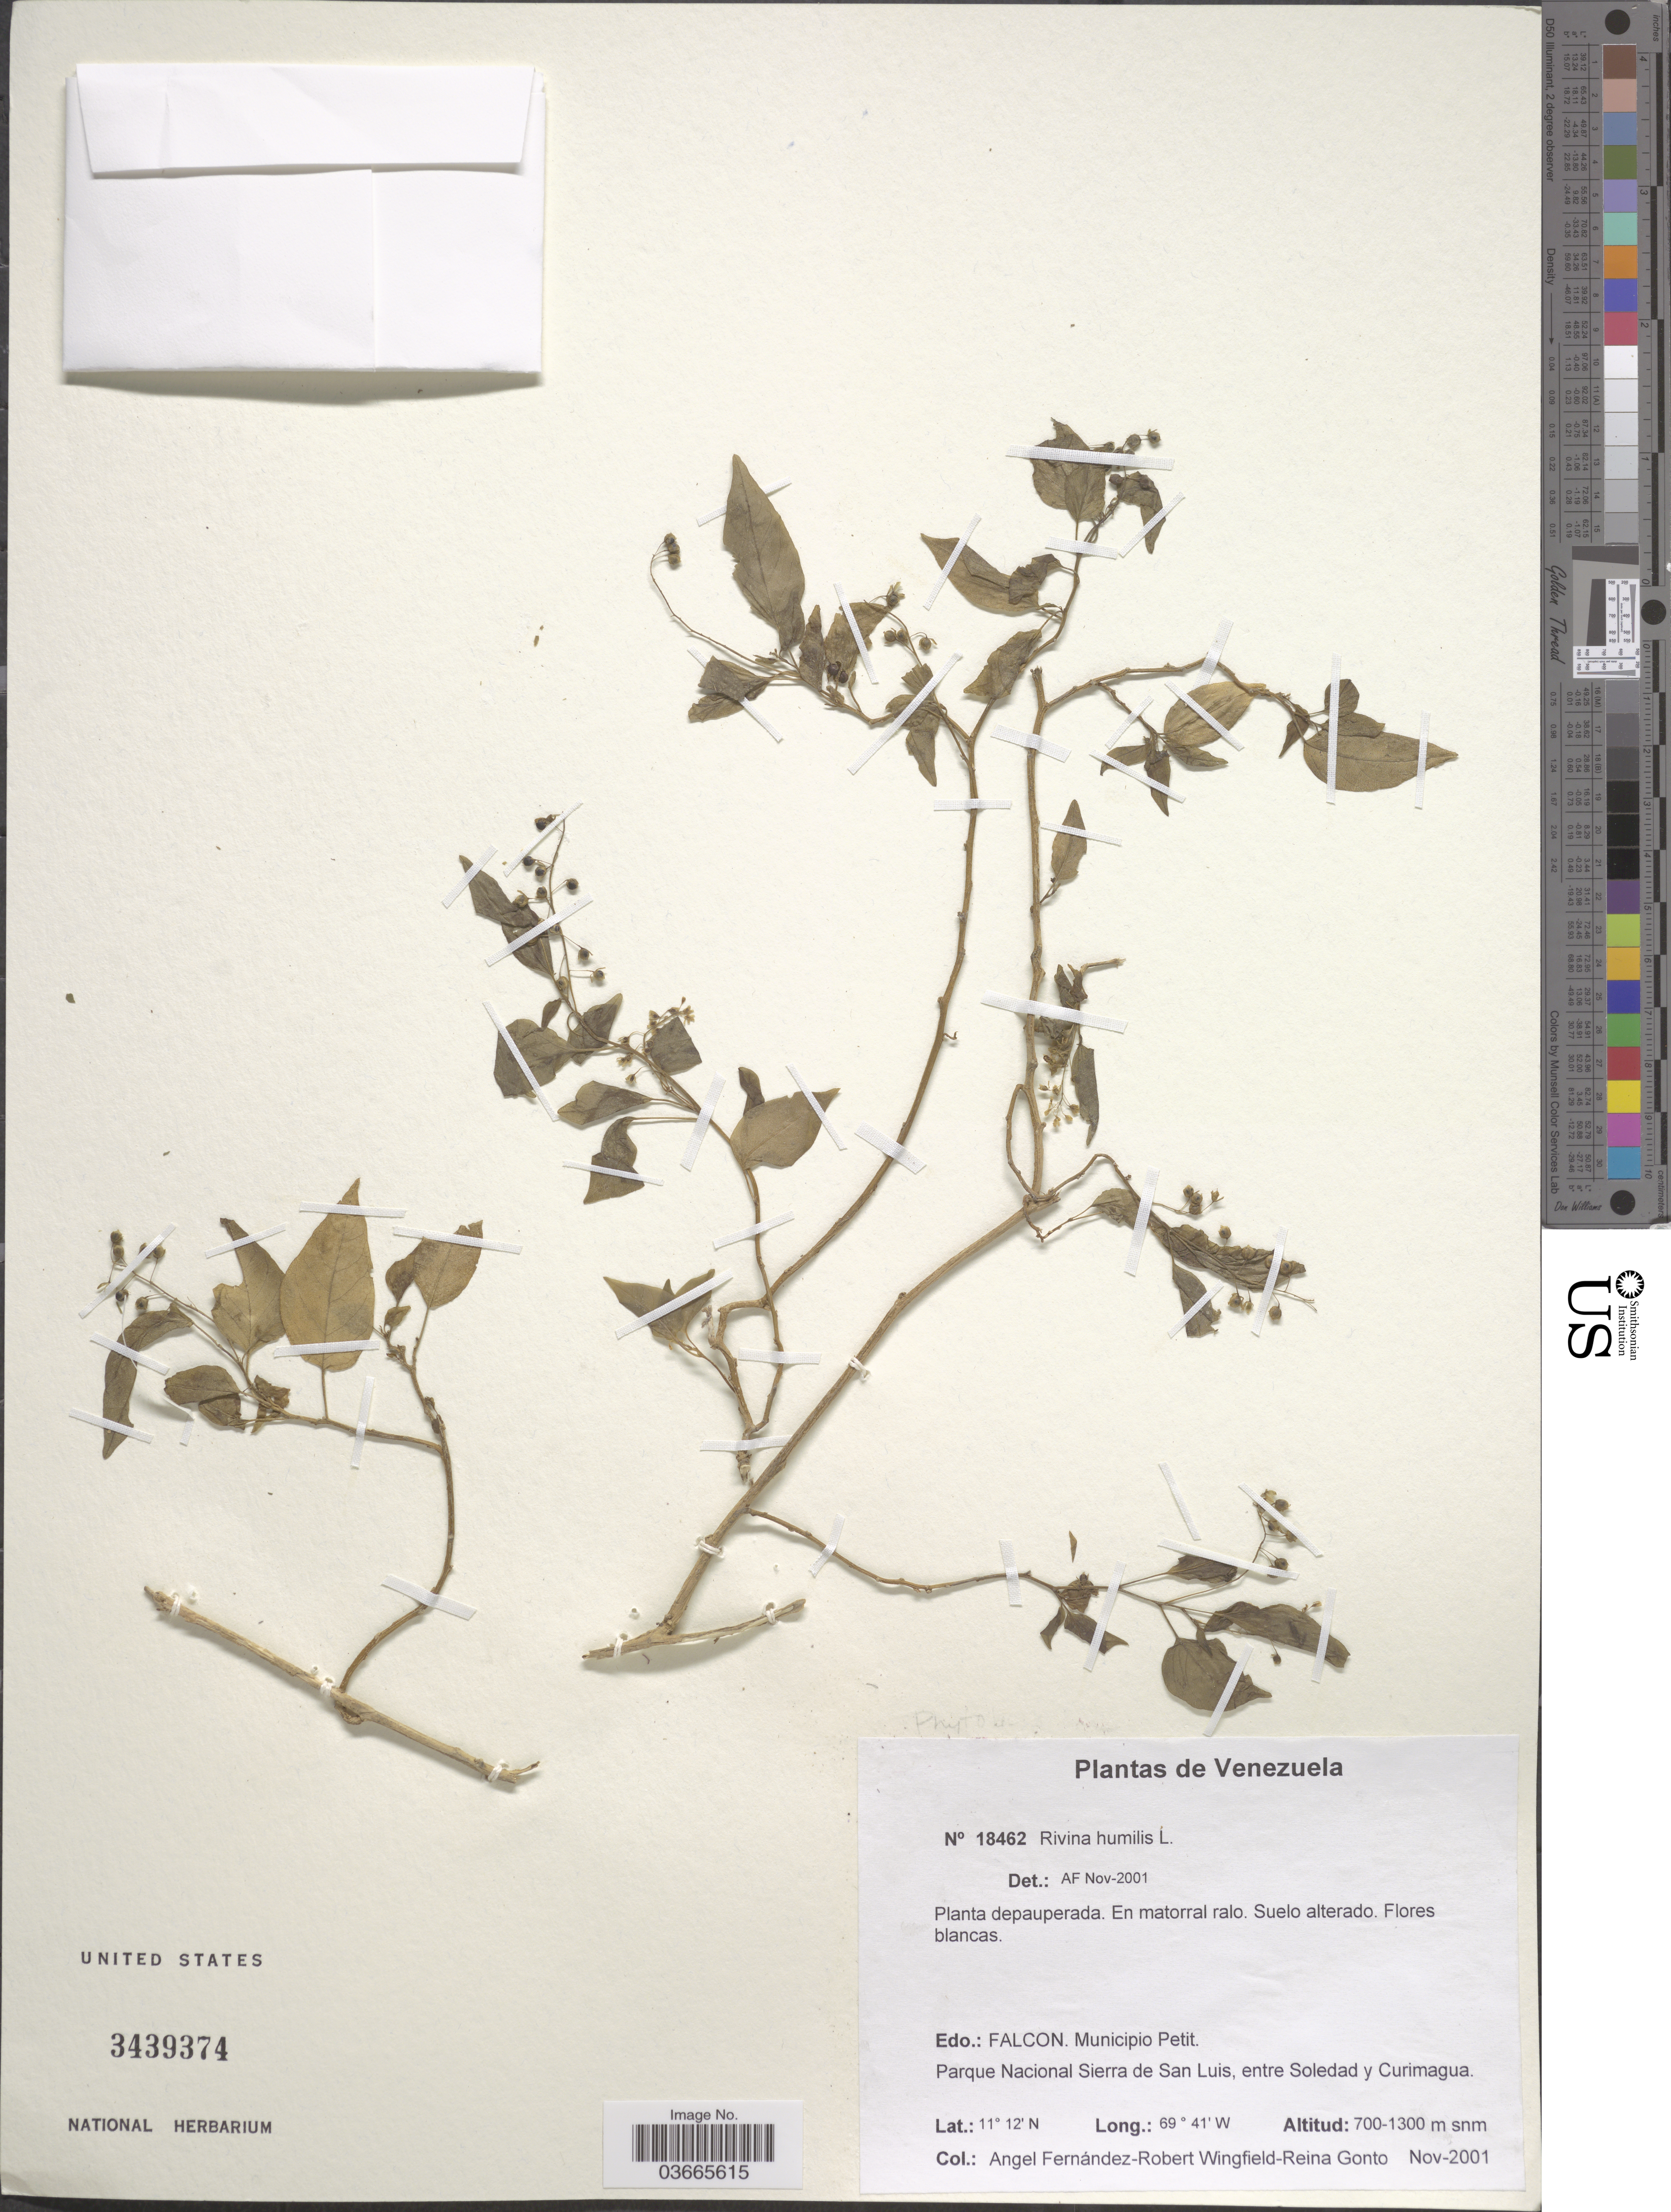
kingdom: Plantae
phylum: Tracheophyta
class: Magnoliopsida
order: Caryophyllales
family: Phytolaccaceae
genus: Rivina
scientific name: Rivina humilis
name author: L.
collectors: Á. Fernández, R. C. Wingfield & R. Gonto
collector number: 18462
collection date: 2001-11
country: Venezuela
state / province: Falcón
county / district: Petit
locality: Municipio Petit. Parque Nacional Sierra de San Luis, entre Soledad y Curimagua.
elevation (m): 700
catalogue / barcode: US 3439374